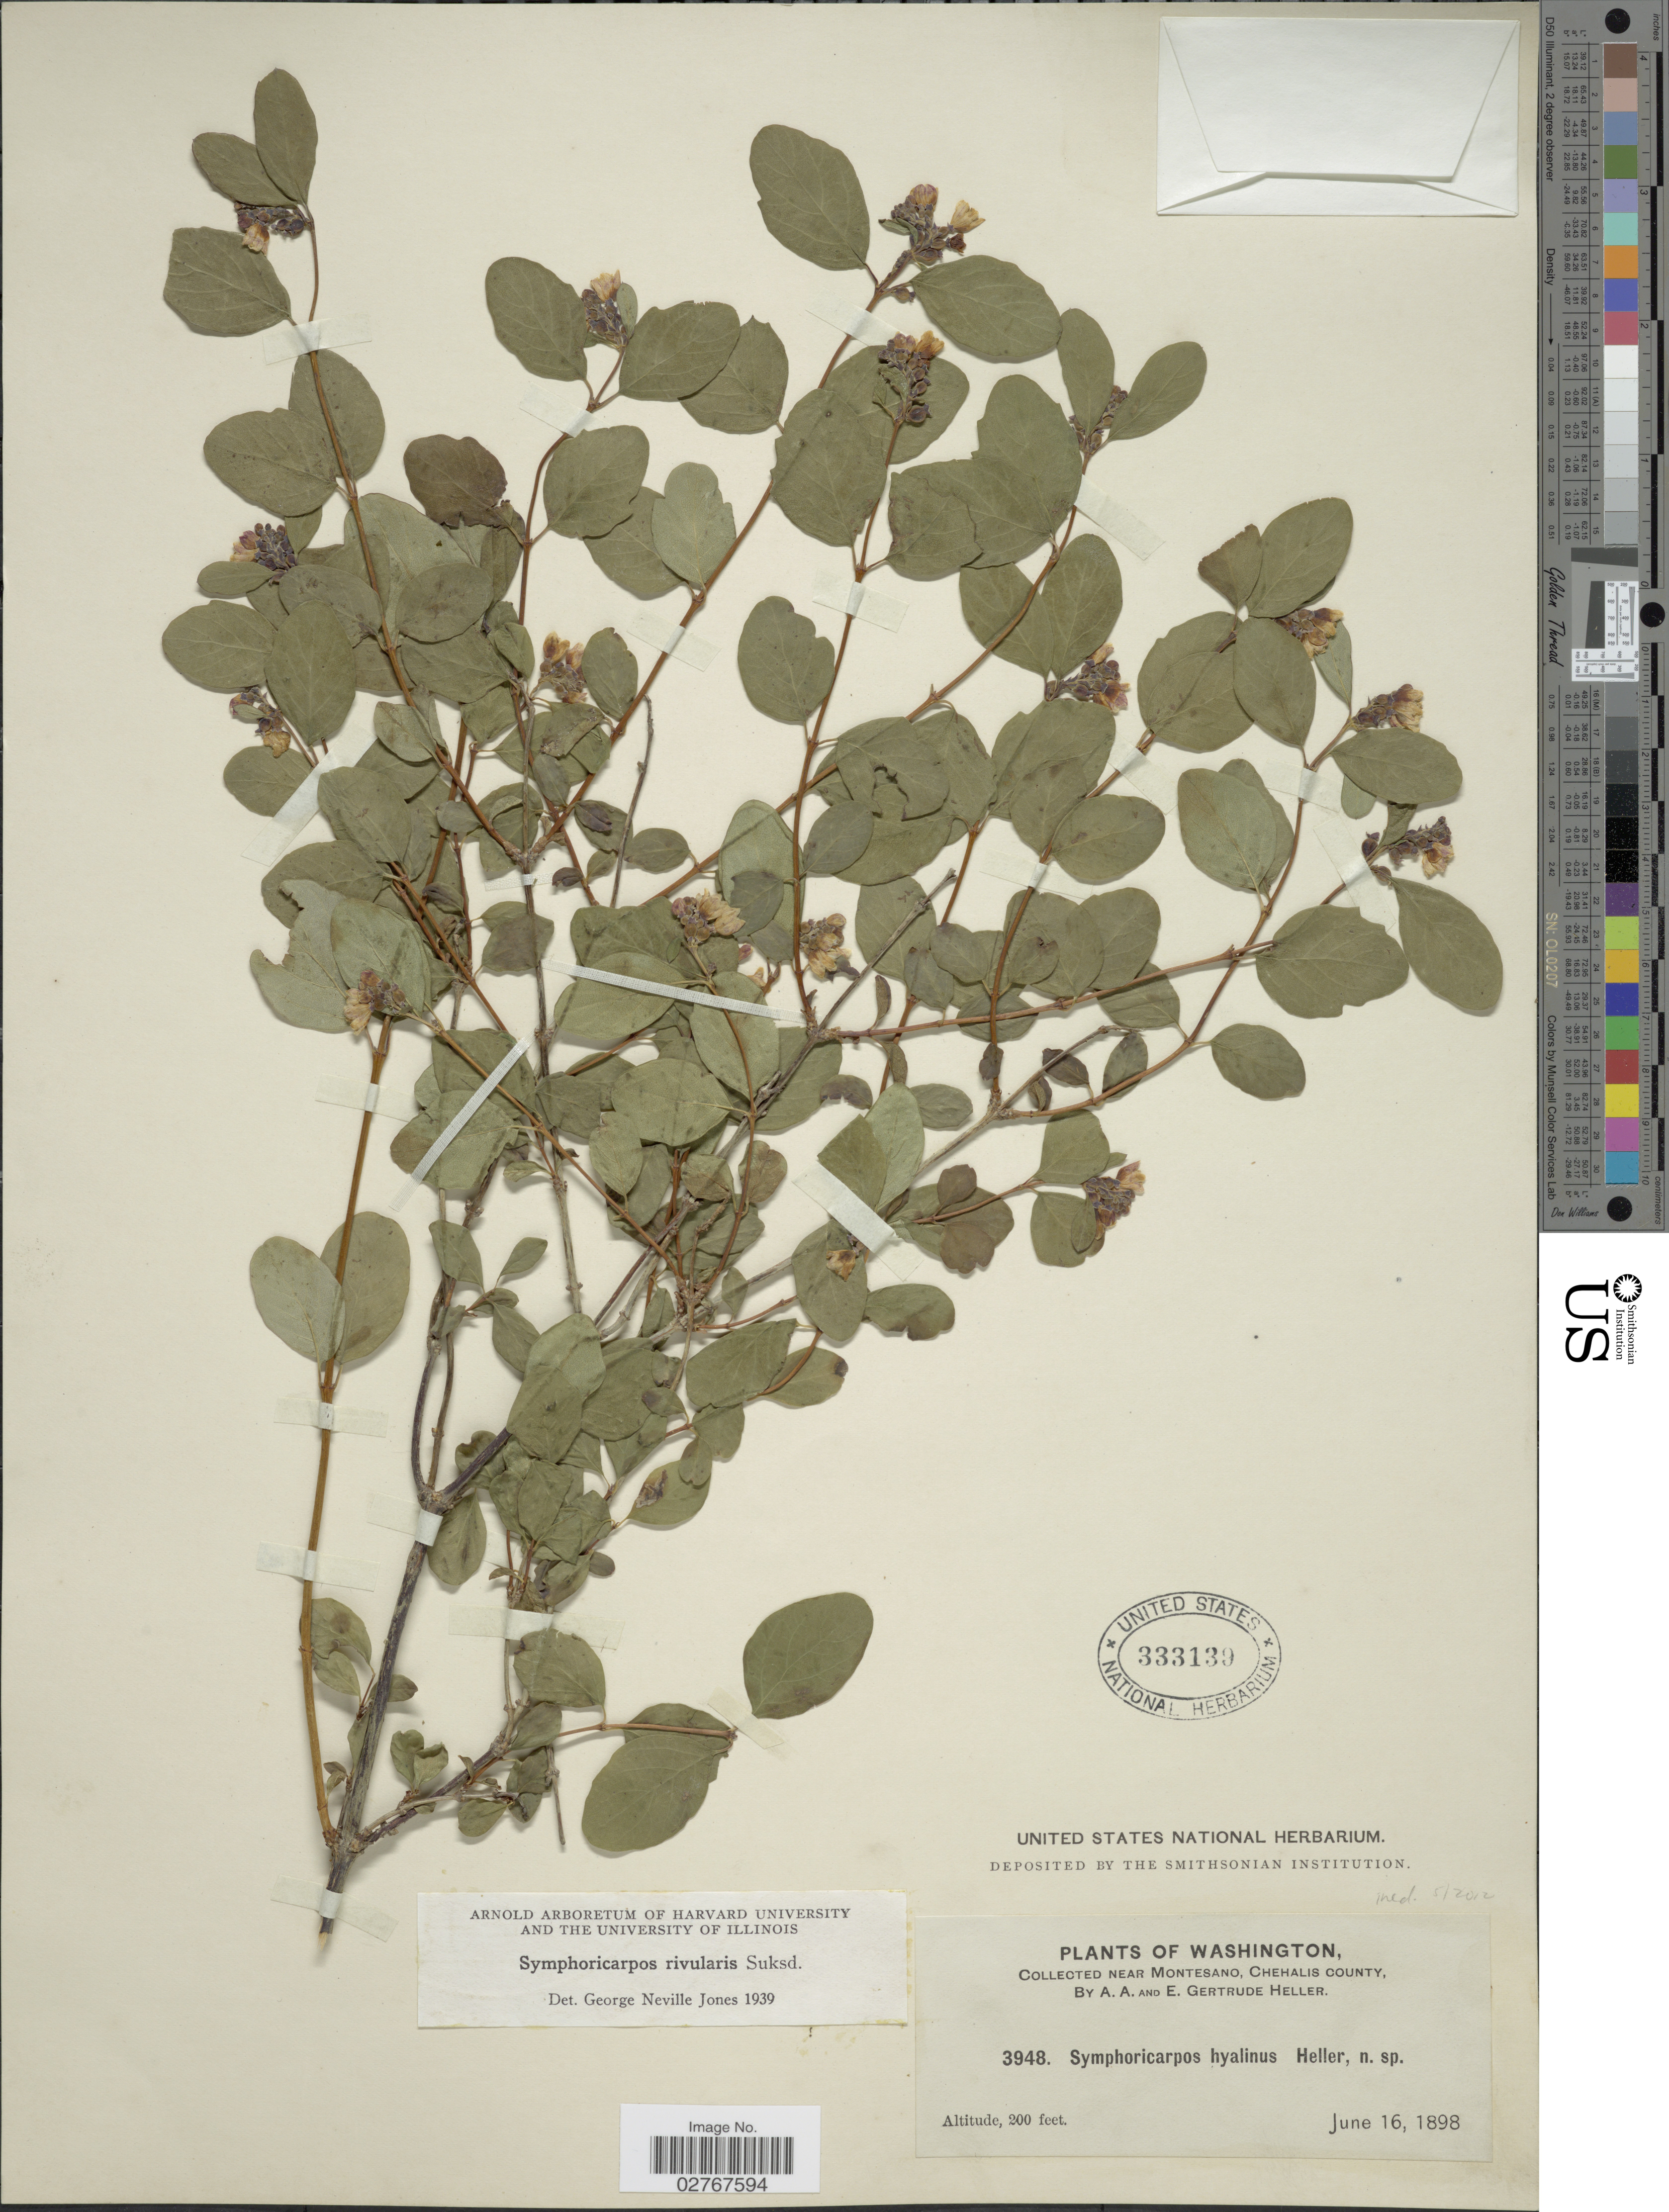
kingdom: Plantae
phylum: Tracheophyta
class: Magnoliopsida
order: Dipsacales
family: Caprifoliaceae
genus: Symphoricarpos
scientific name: Symphoricarpos rivularis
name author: Suksd.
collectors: A. A. Heller & E. G. Heller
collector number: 3948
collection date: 1898-06-16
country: United States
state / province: Washington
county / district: Grays Harbor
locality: Near Montesano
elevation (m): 61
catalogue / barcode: US 333139